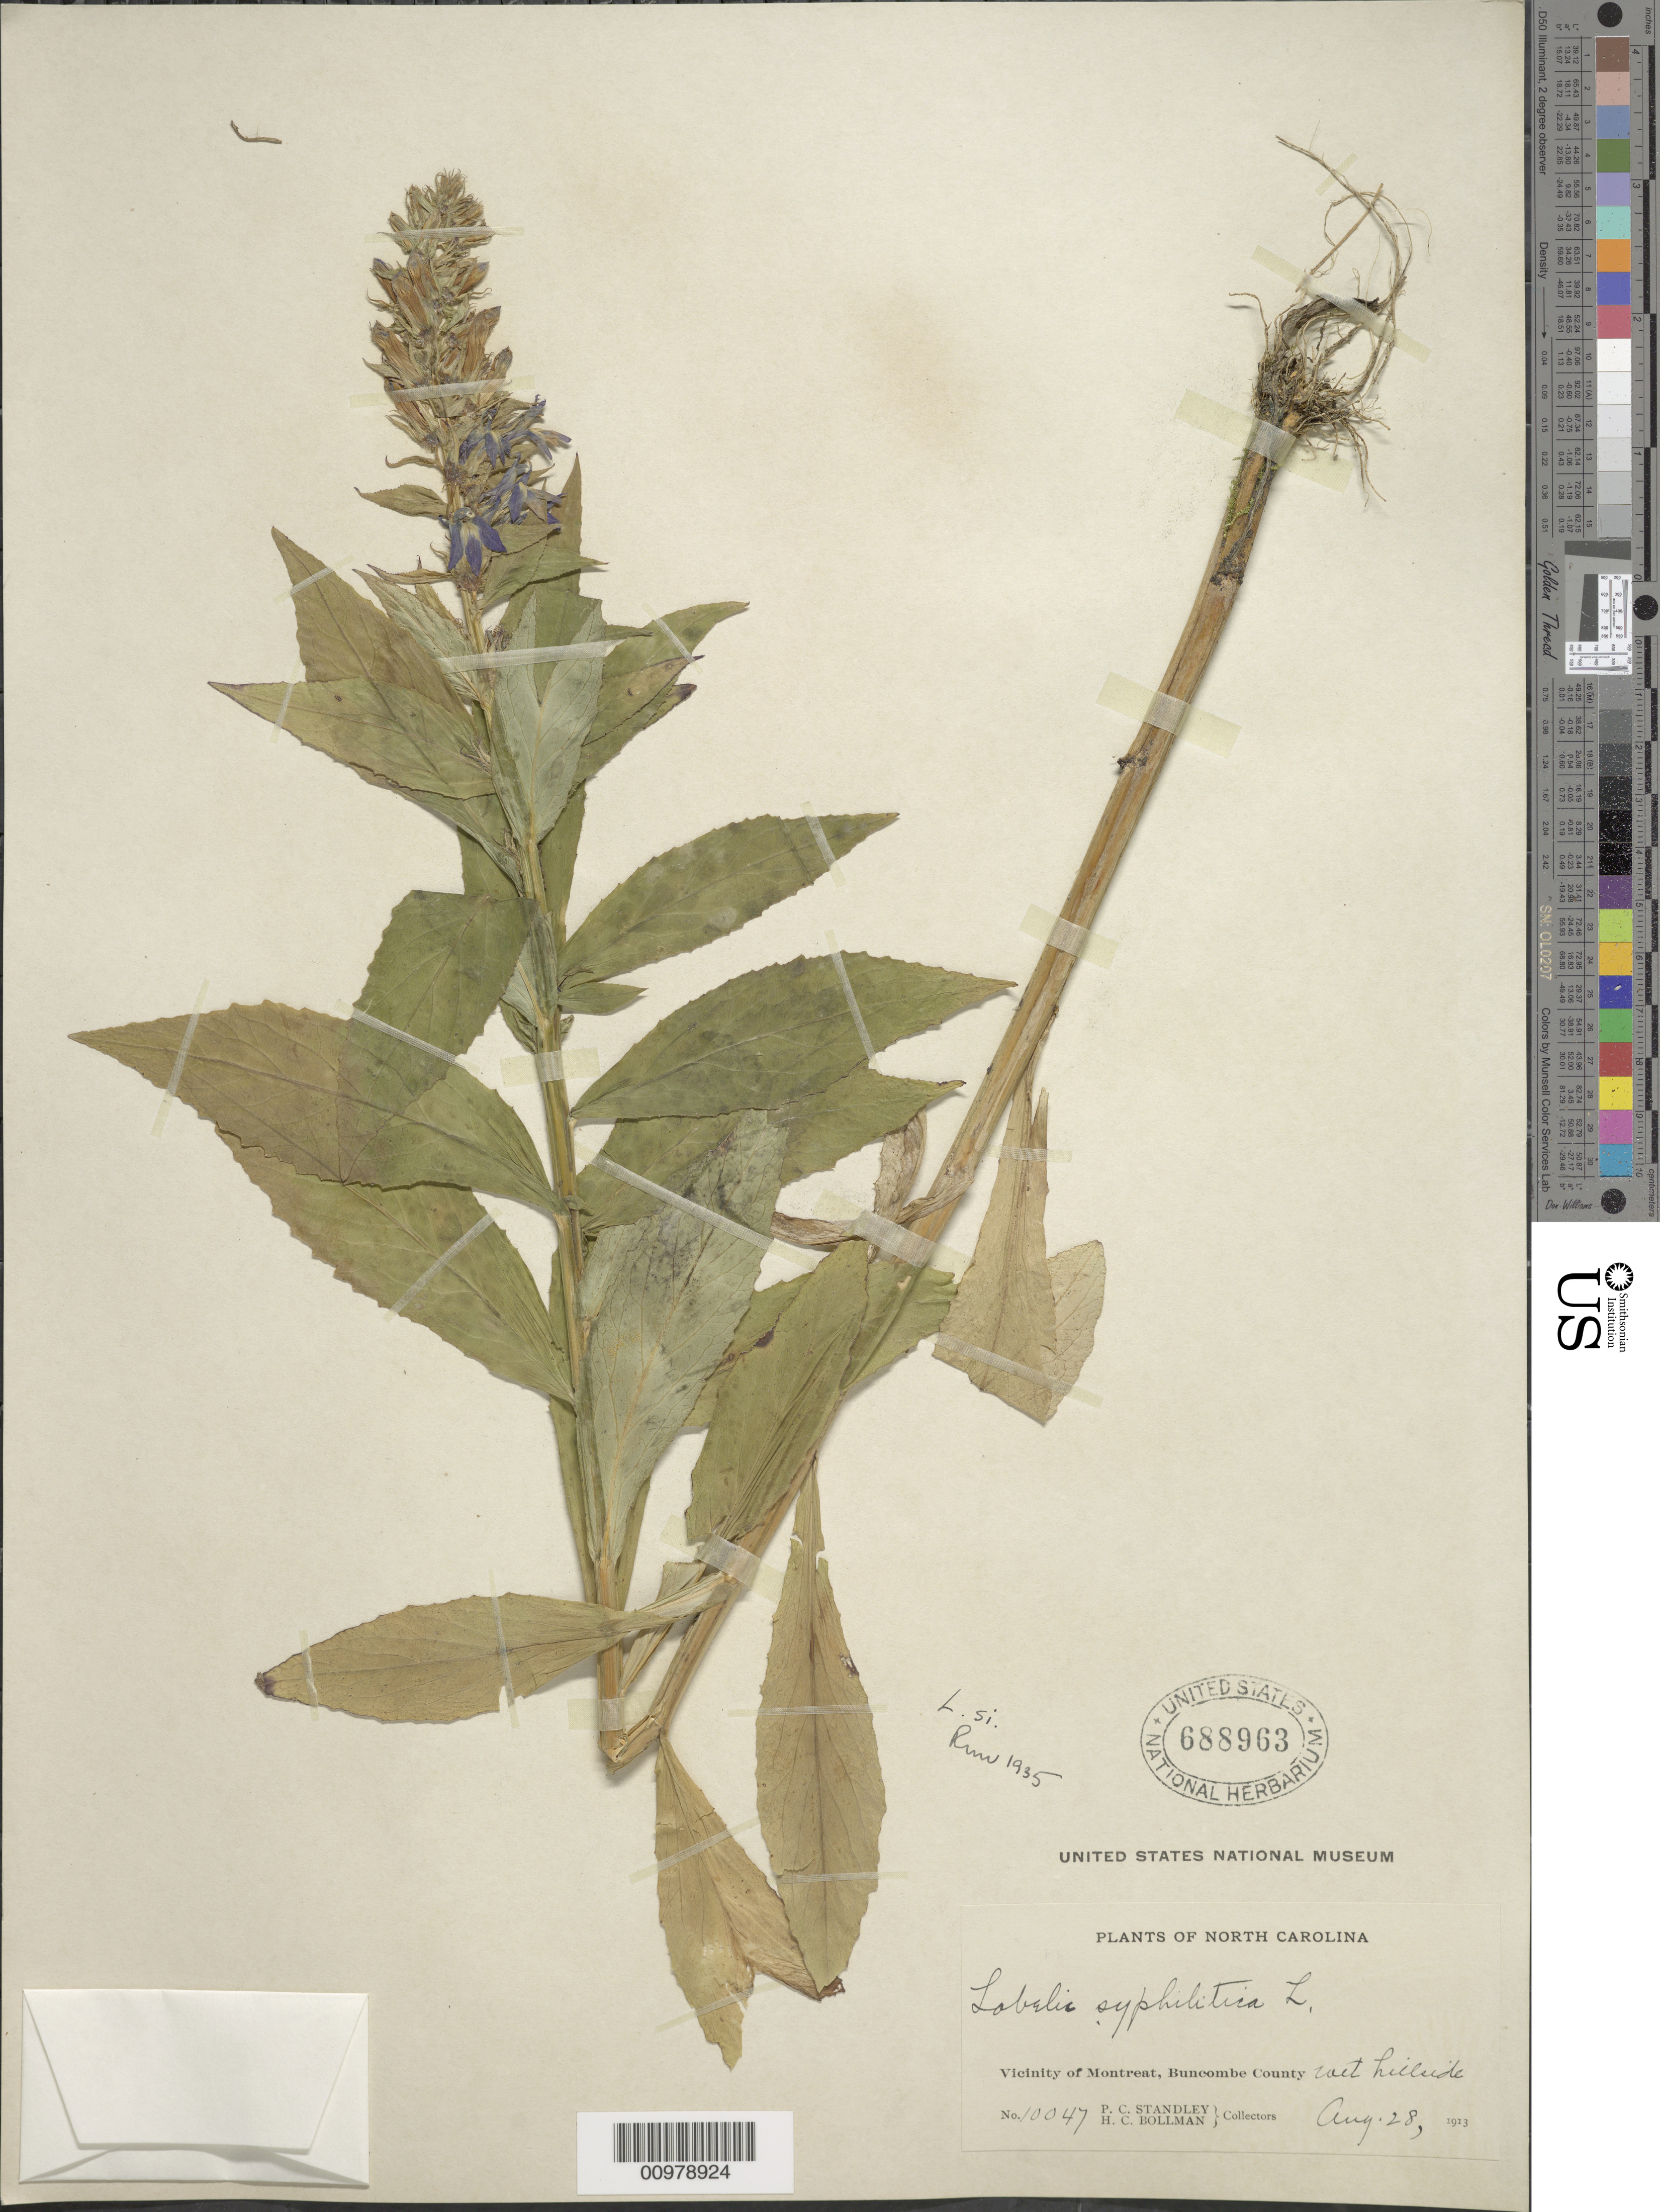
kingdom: Plantae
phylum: Tracheophyta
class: Magnoliopsida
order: Asterales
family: Campanulaceae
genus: Lobelia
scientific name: Lobelia siphilitica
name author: L.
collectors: P. C. Standley & H. C. Bollman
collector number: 10047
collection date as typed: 28 Aug 1913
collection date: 1913-08-28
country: United States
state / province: North Carolina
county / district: Buncombe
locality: Montreat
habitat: wet hillside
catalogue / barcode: US 688963